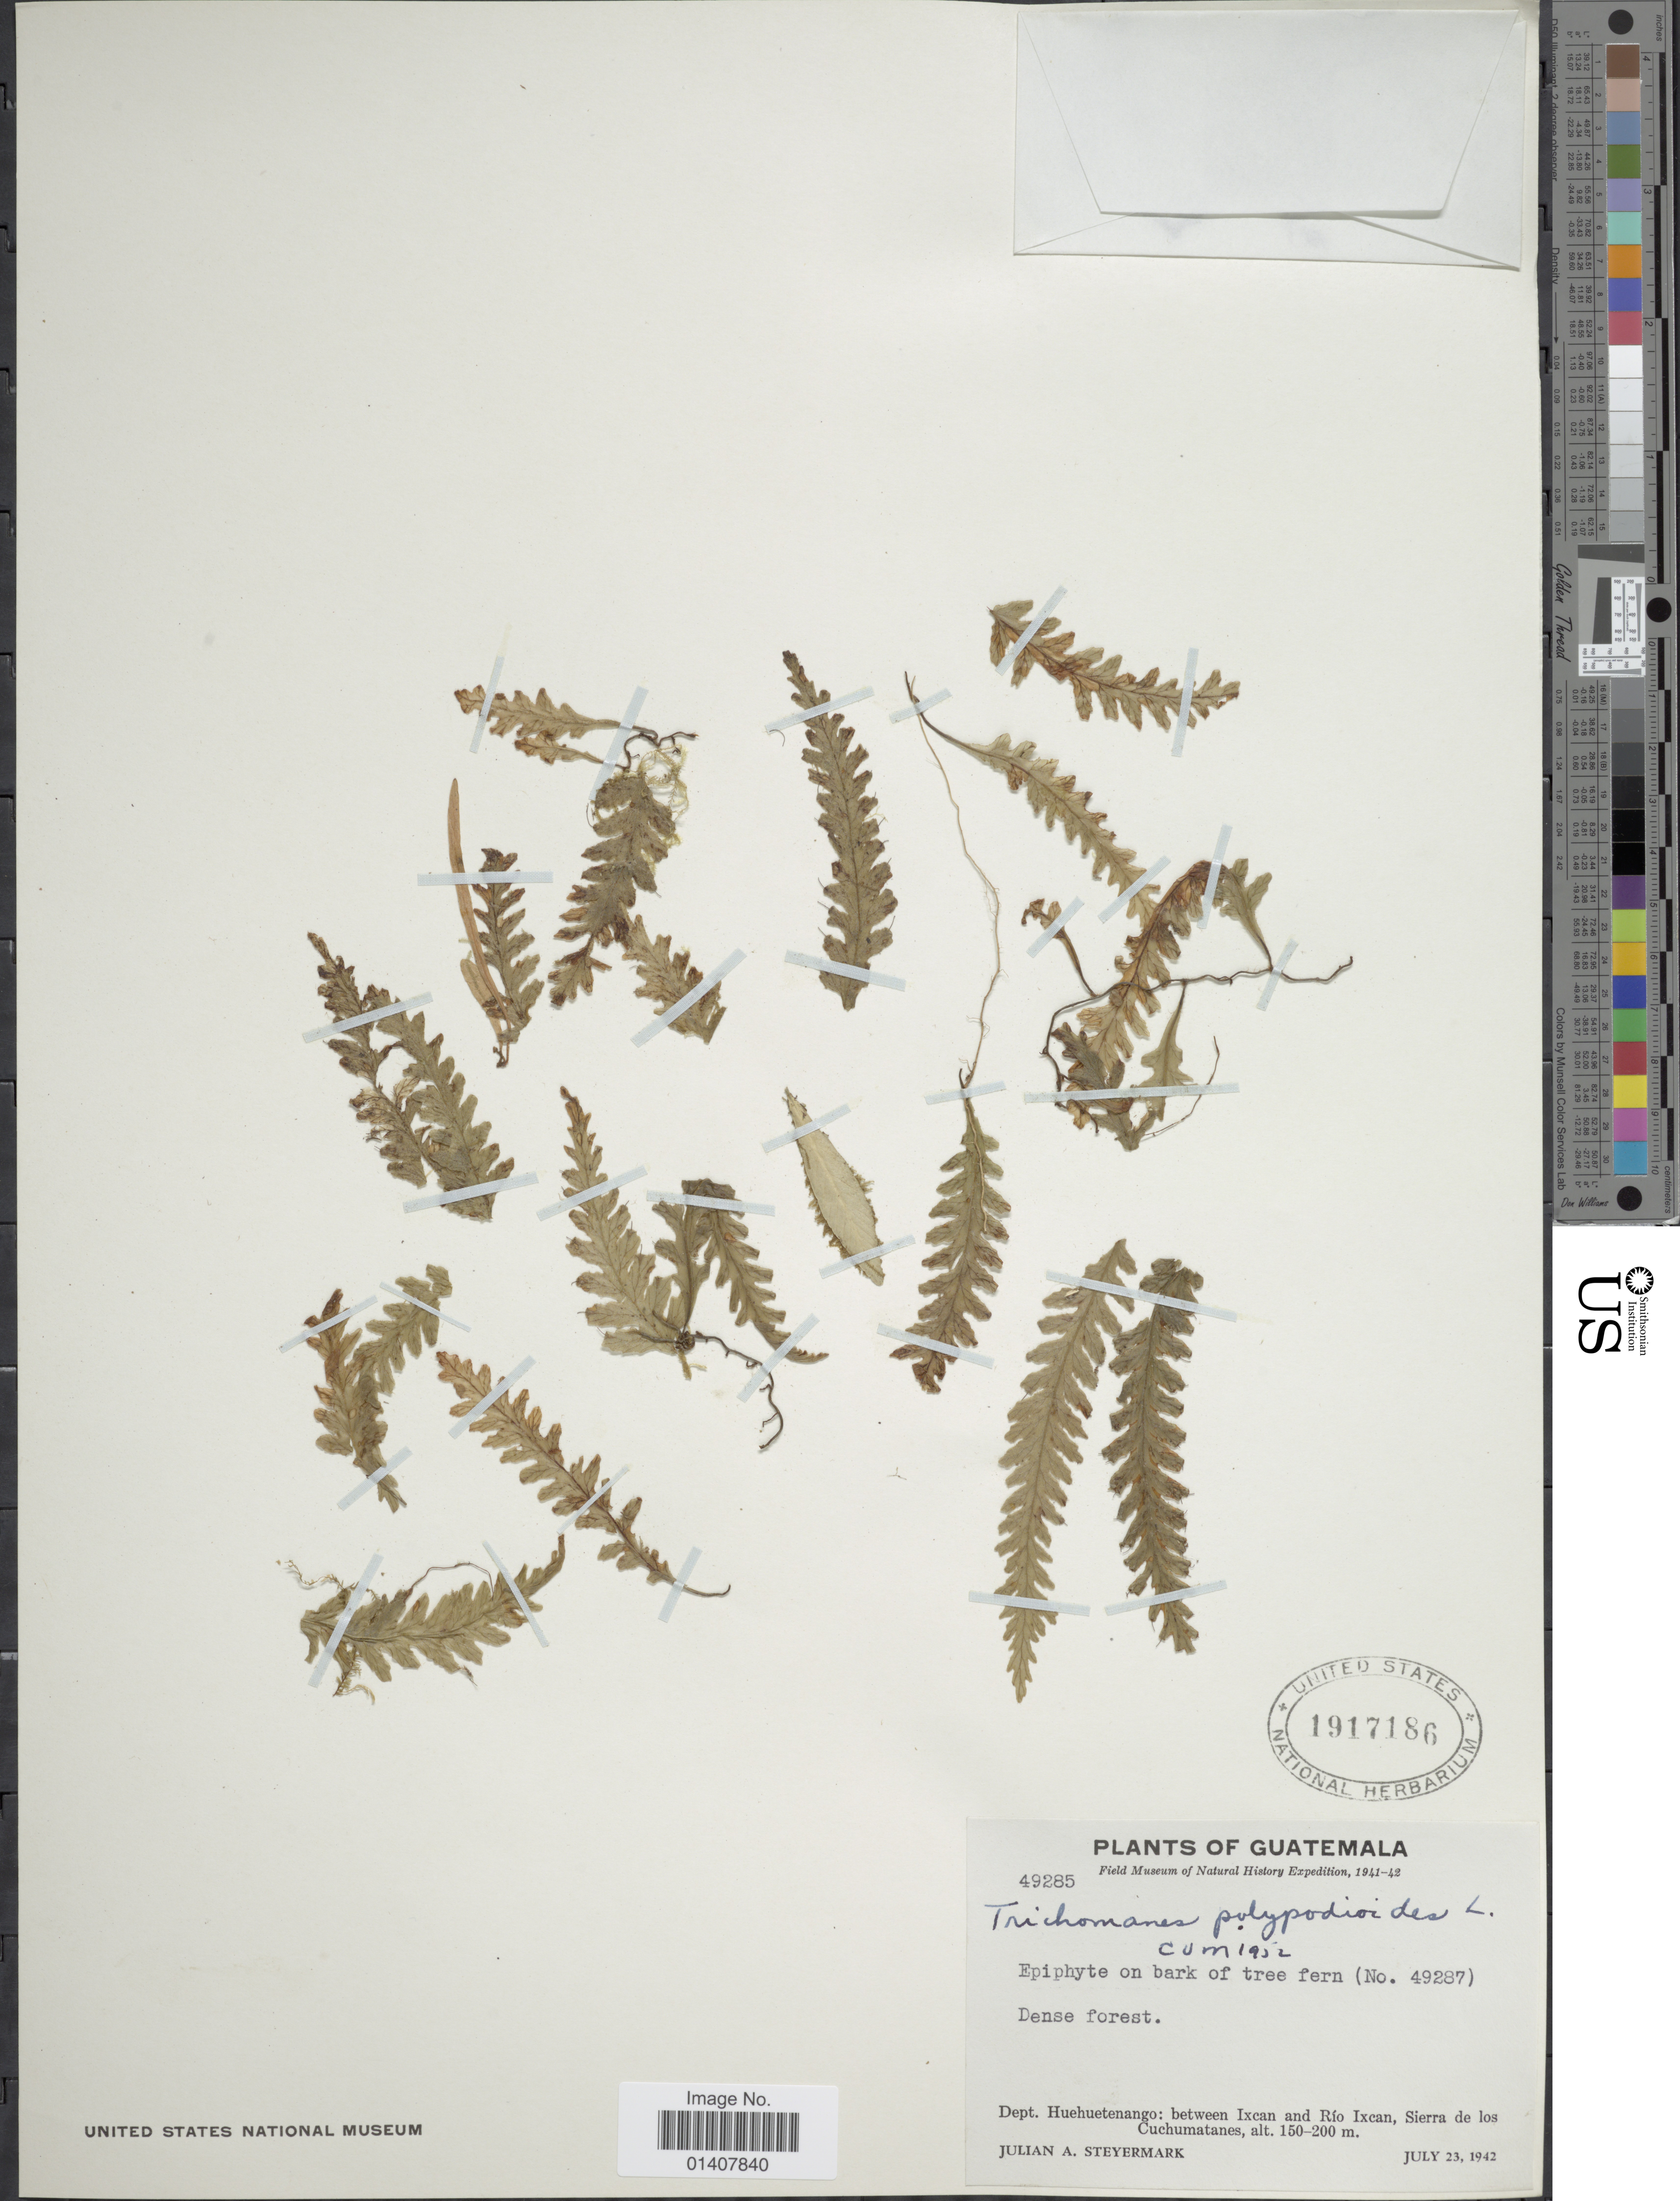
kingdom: Plantae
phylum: Tracheophyta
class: Polypodiopsida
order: Hymenophyllales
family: Hymenophyllaceae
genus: Trichomanes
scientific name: Trichomanes polypodioides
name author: L.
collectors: P. C. Standley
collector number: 49285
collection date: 1942-07-23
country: Guatemala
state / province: Huehuetenango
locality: Dept Huehuetenango; between Ixcan and Rio Ixcan, Sierra de los Cuchumatanes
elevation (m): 150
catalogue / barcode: US 1917186